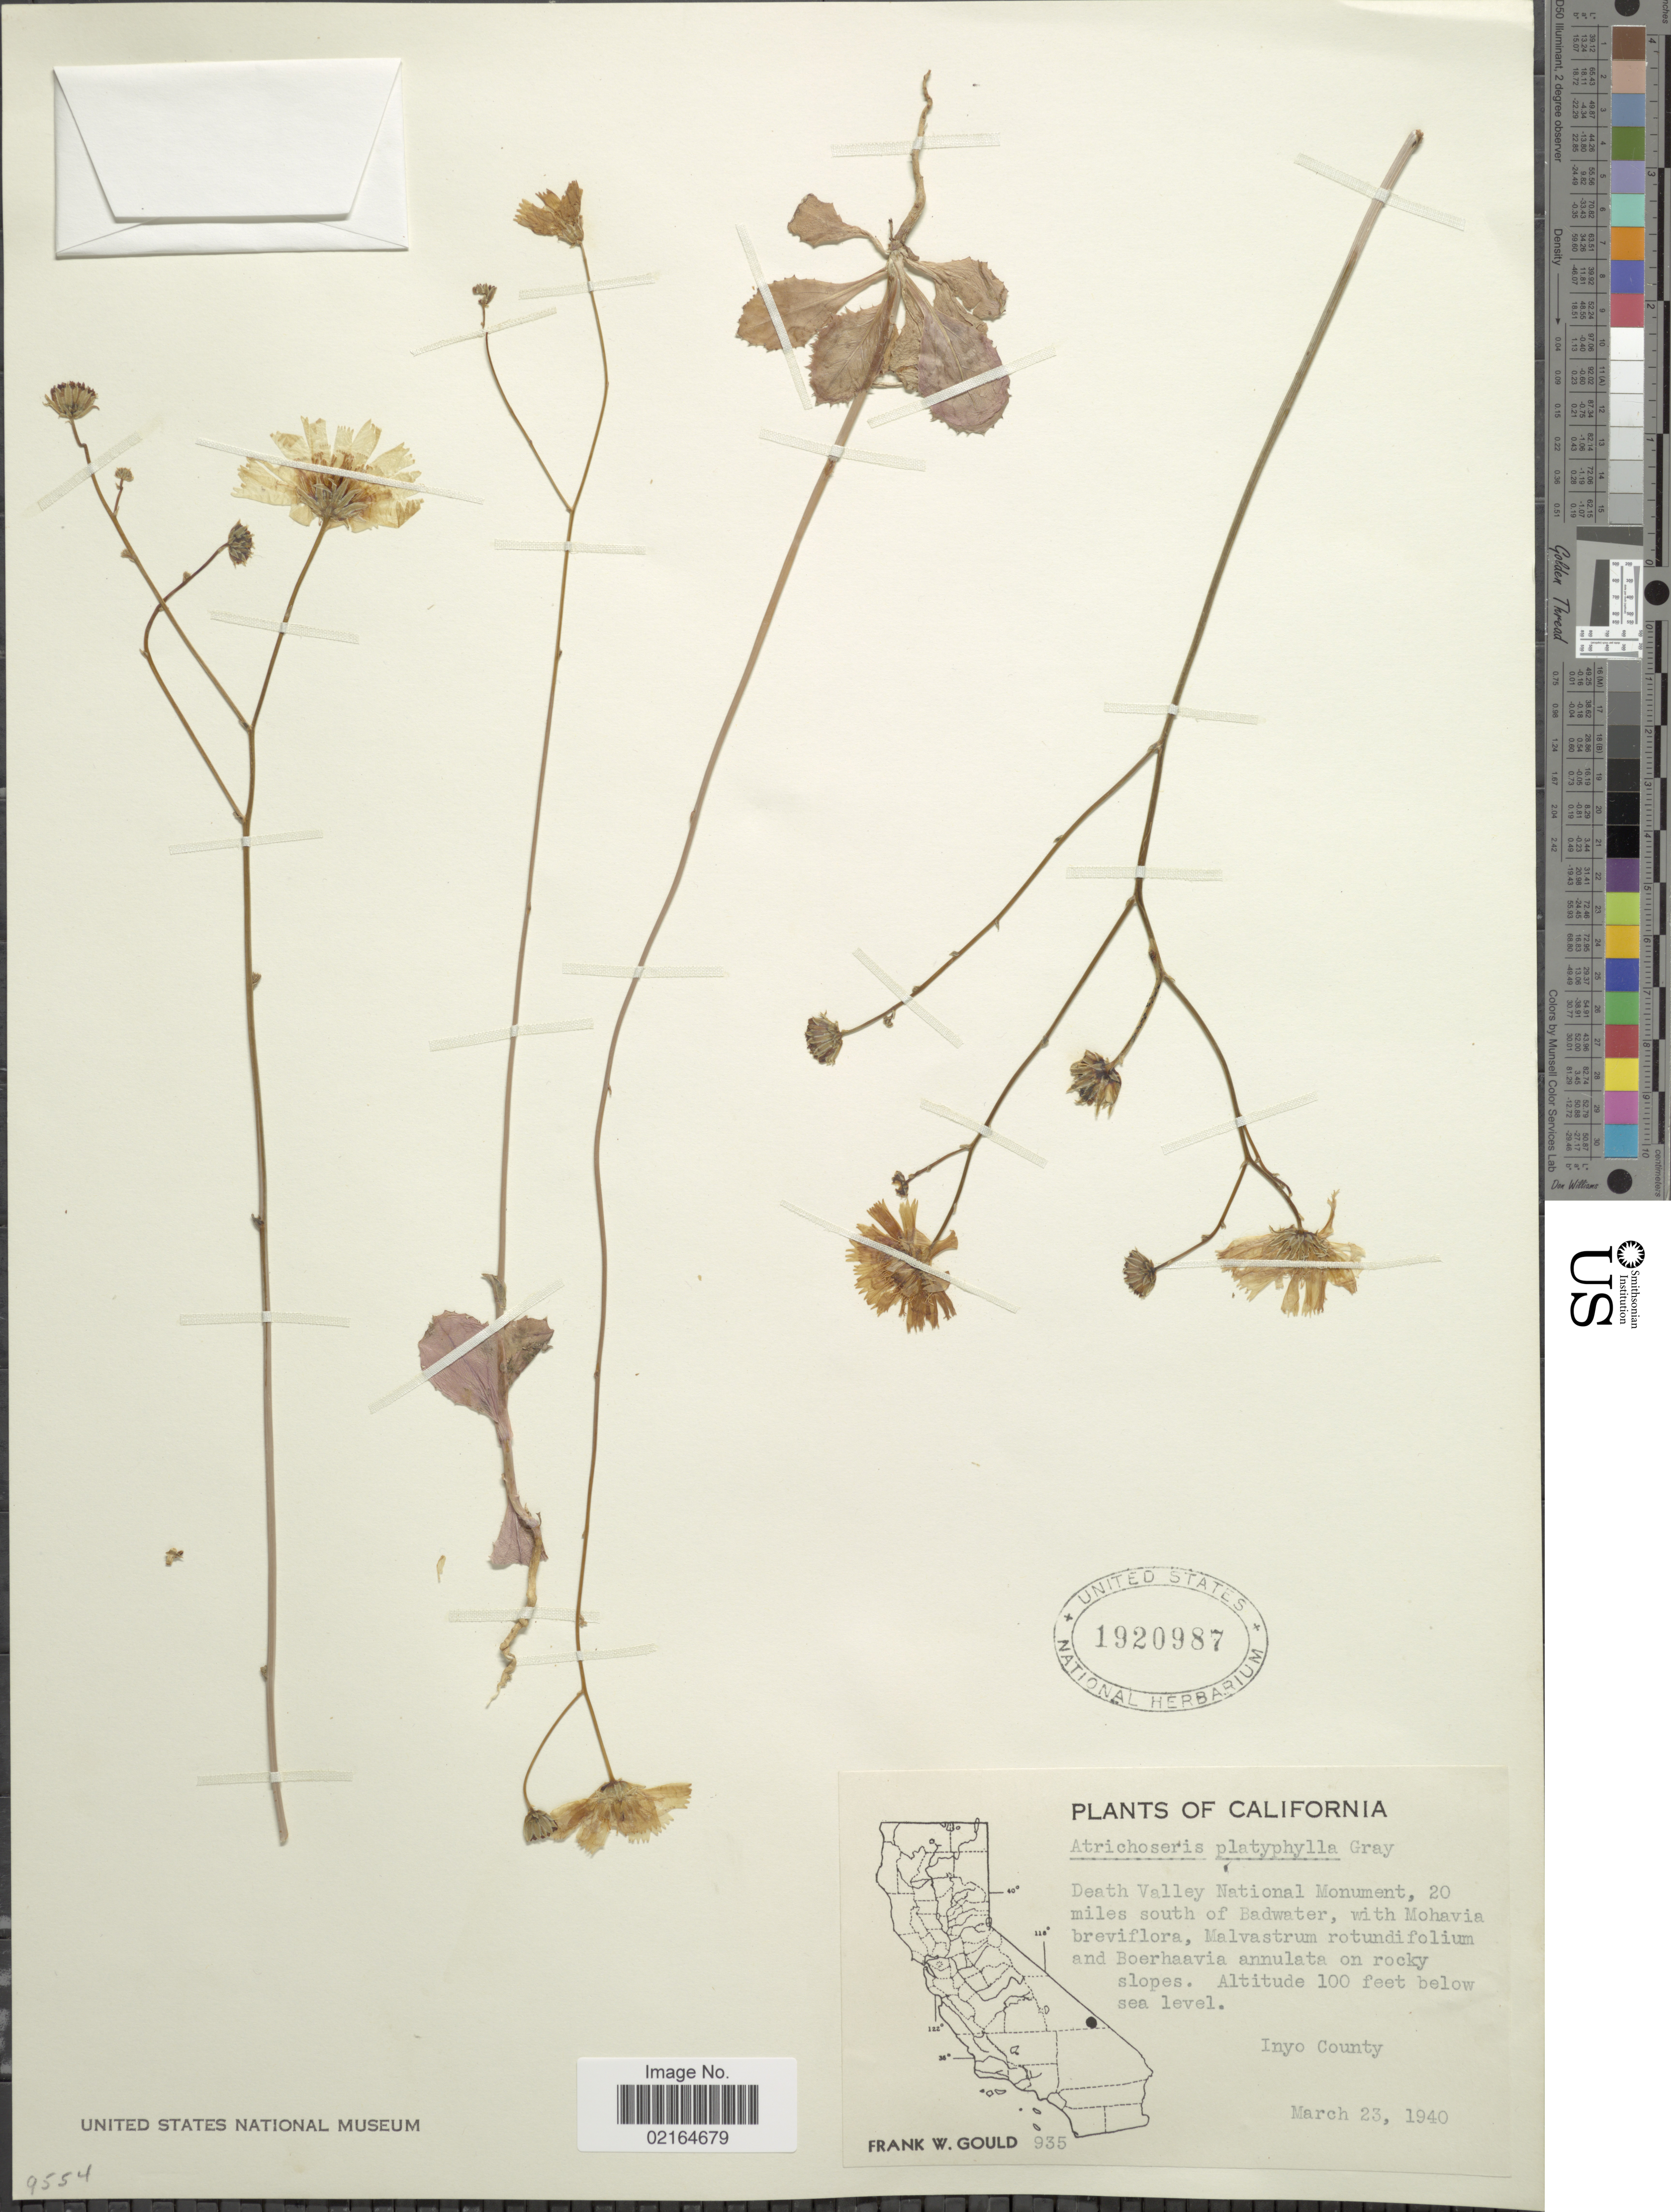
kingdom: Plantae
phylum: Tracheophyta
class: Magnoliopsida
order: Asterales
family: Asteraceae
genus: Atrichoseris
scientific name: Atrichoseris platyphylla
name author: A. Gray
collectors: F. W. Gould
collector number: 935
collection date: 1940-03-23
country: United States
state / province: California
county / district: Inyo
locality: Death Valley National Monument, 20 miles south of Badwater, on rocky slopes, Inyo County.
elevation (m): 30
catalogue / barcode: US 1920987